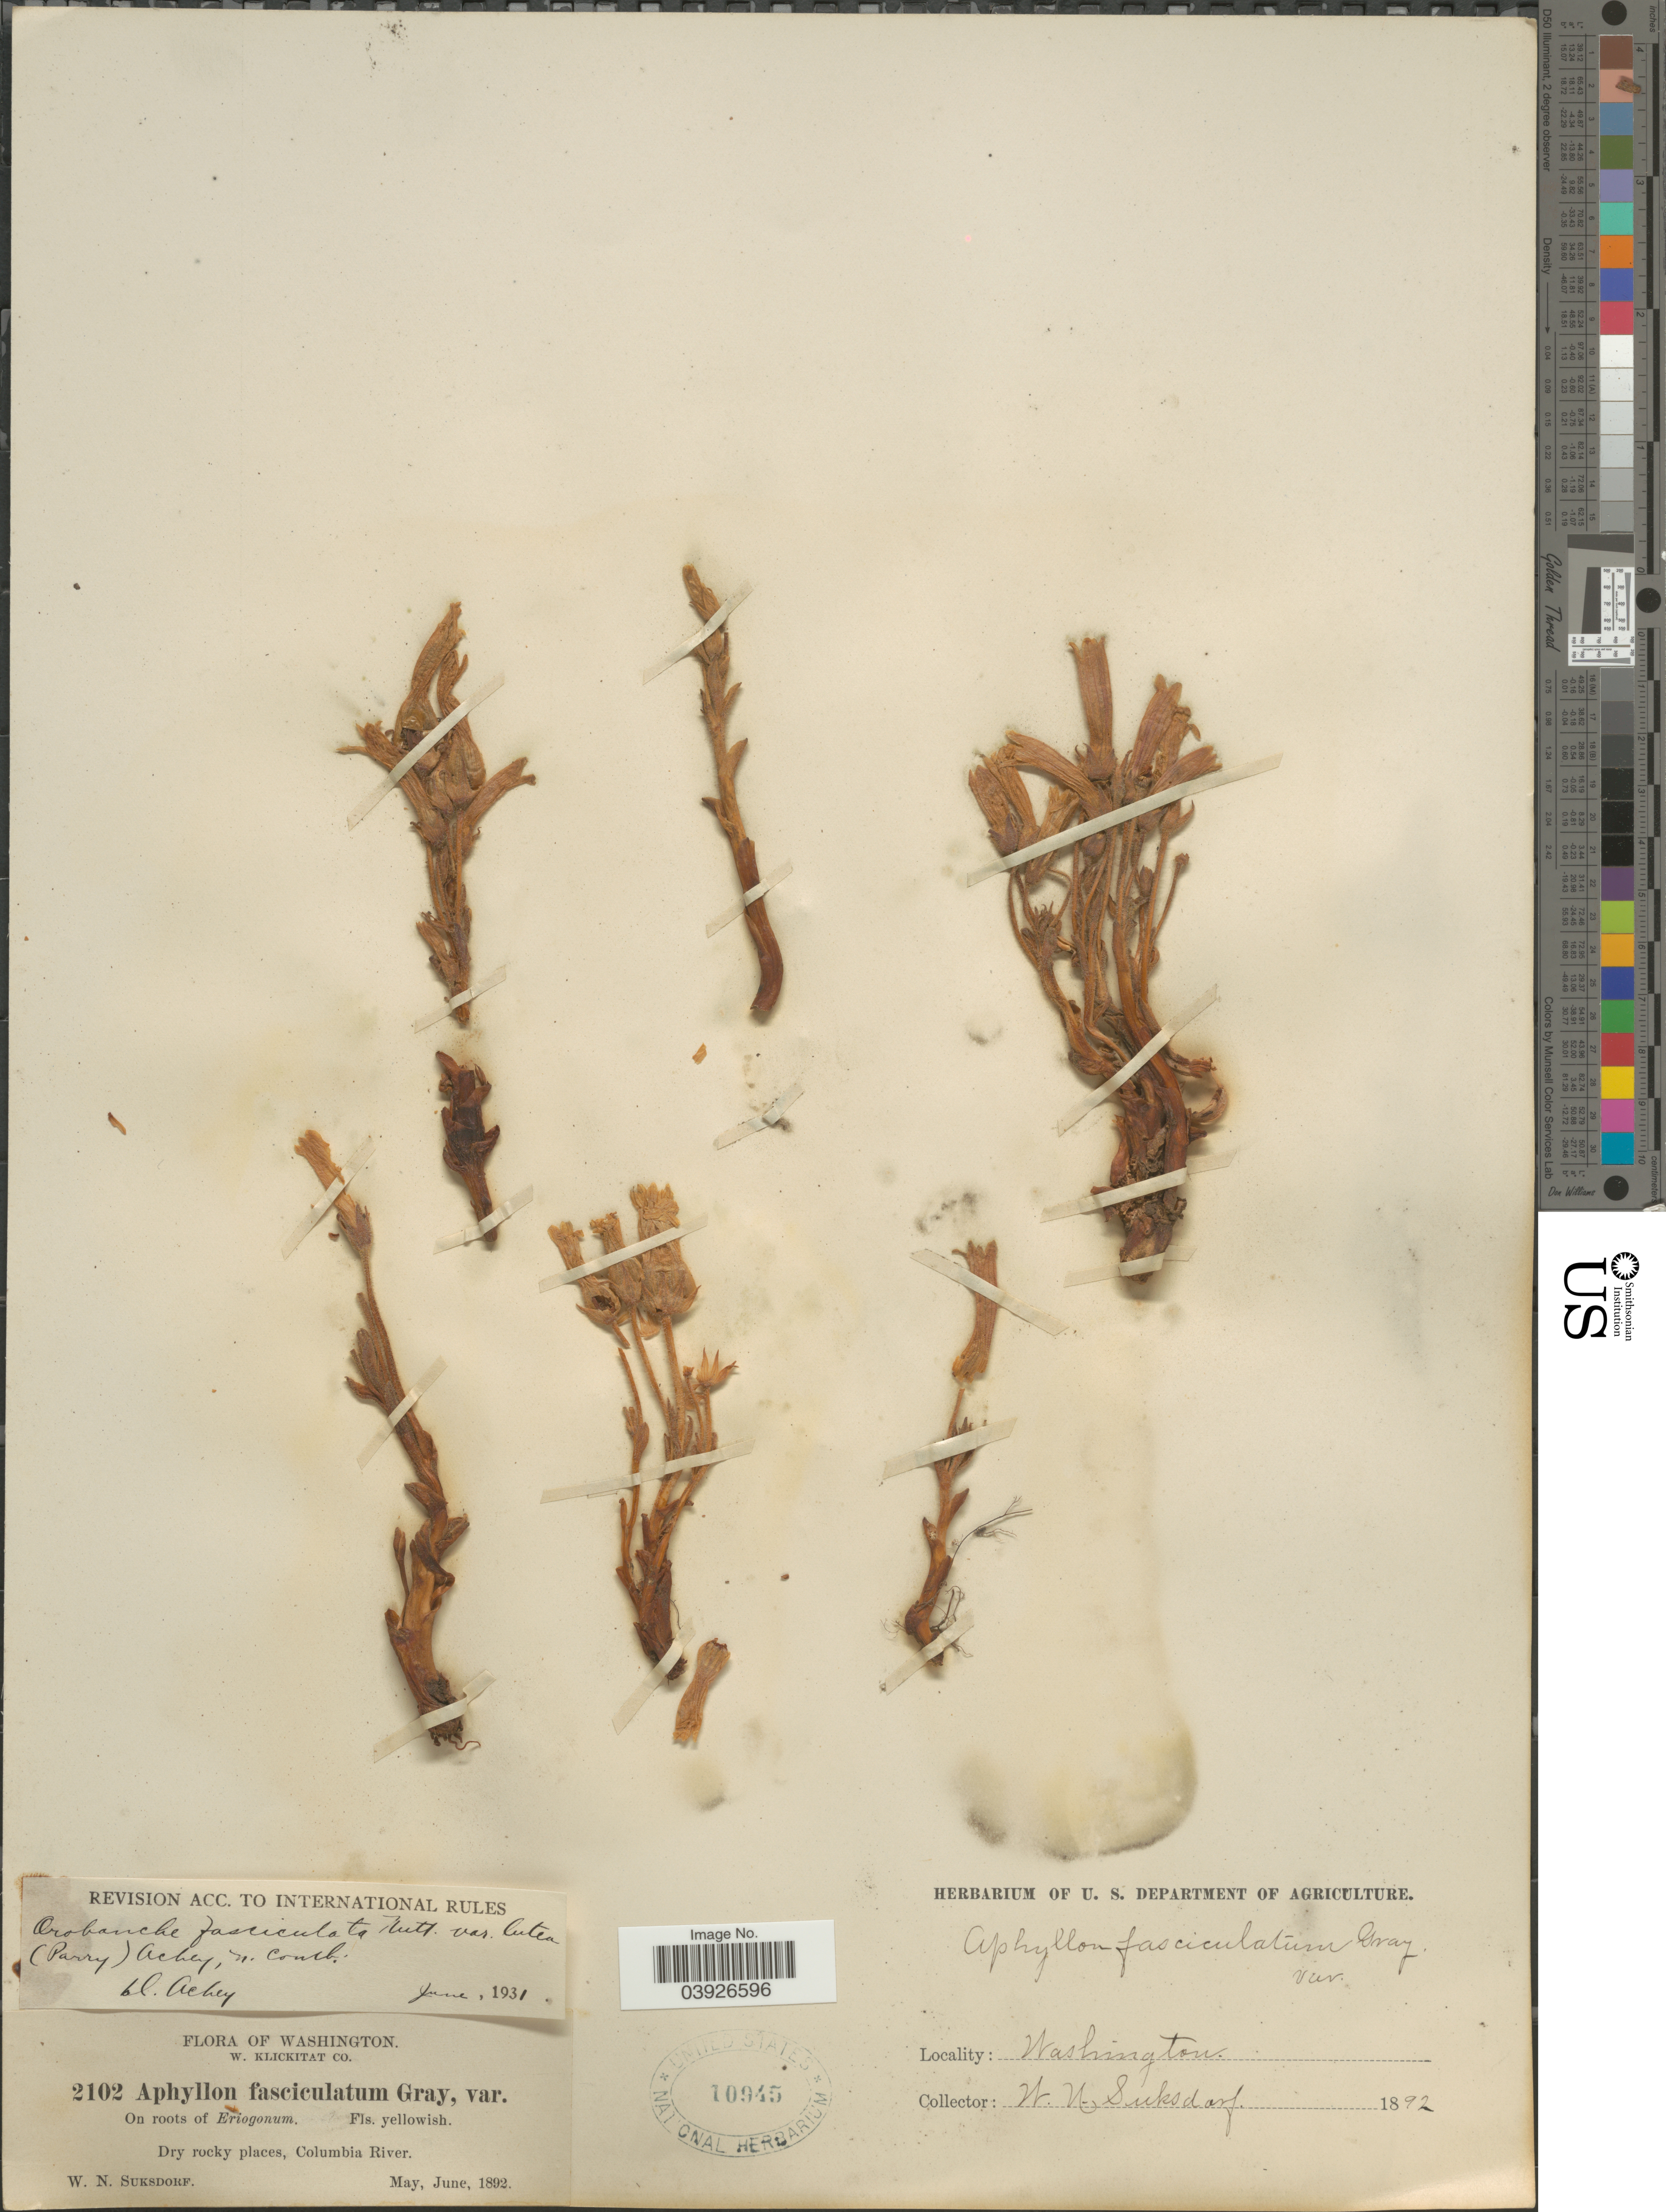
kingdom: Plantae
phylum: Tracheophyta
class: Magnoliopsida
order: Lamiales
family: Orobanchaceae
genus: Aphyllon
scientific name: Aphyllon fasciculatum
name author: (Nutt.) Torr. & A. Gray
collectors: W. N. Suksdorf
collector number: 2102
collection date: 1892-05/1892-06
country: United States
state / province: Washington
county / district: Klickitat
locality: W. Klickitat Co. Columbia River.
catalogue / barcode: US 10945